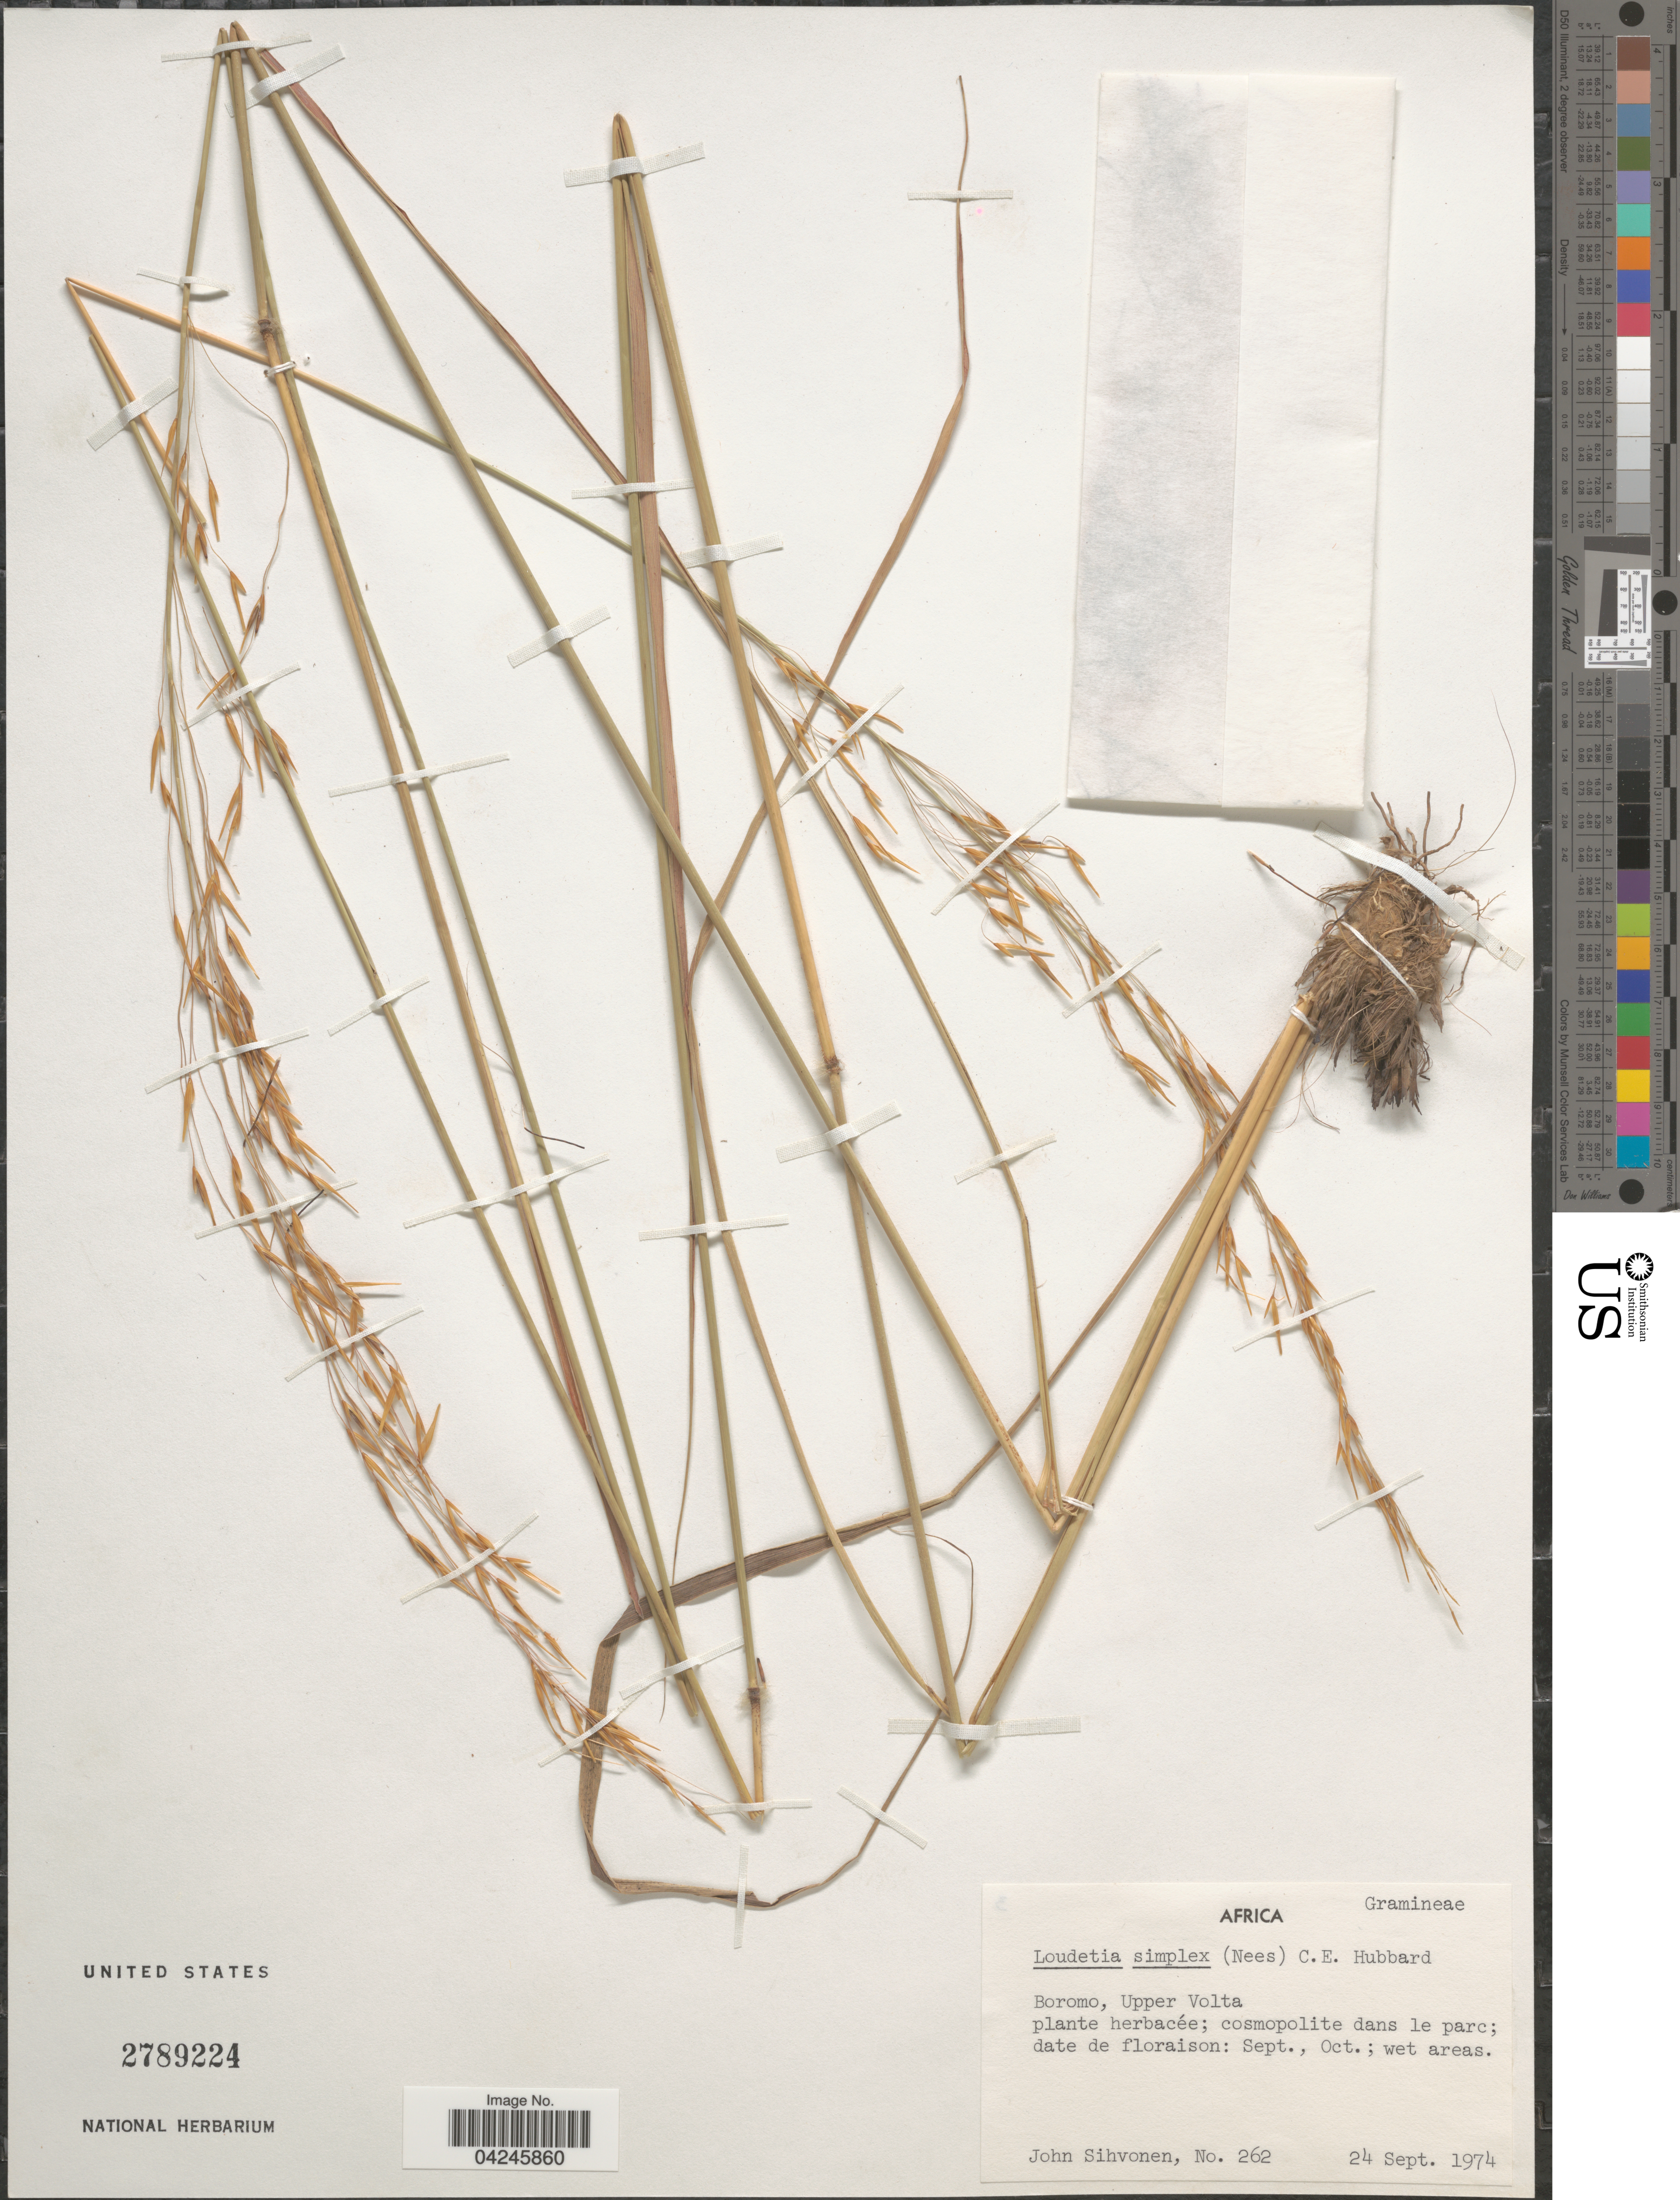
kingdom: Plantae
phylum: Tracheophyta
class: Liliopsida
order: Poales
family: Poaceae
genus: Loudetia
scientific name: Loudetia simplex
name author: (Nees) C.E. Hubb.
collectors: J. Sihvonen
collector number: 262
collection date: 1974-09-24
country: Burkina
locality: Boromo, Upper Volta.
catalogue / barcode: US 2789224